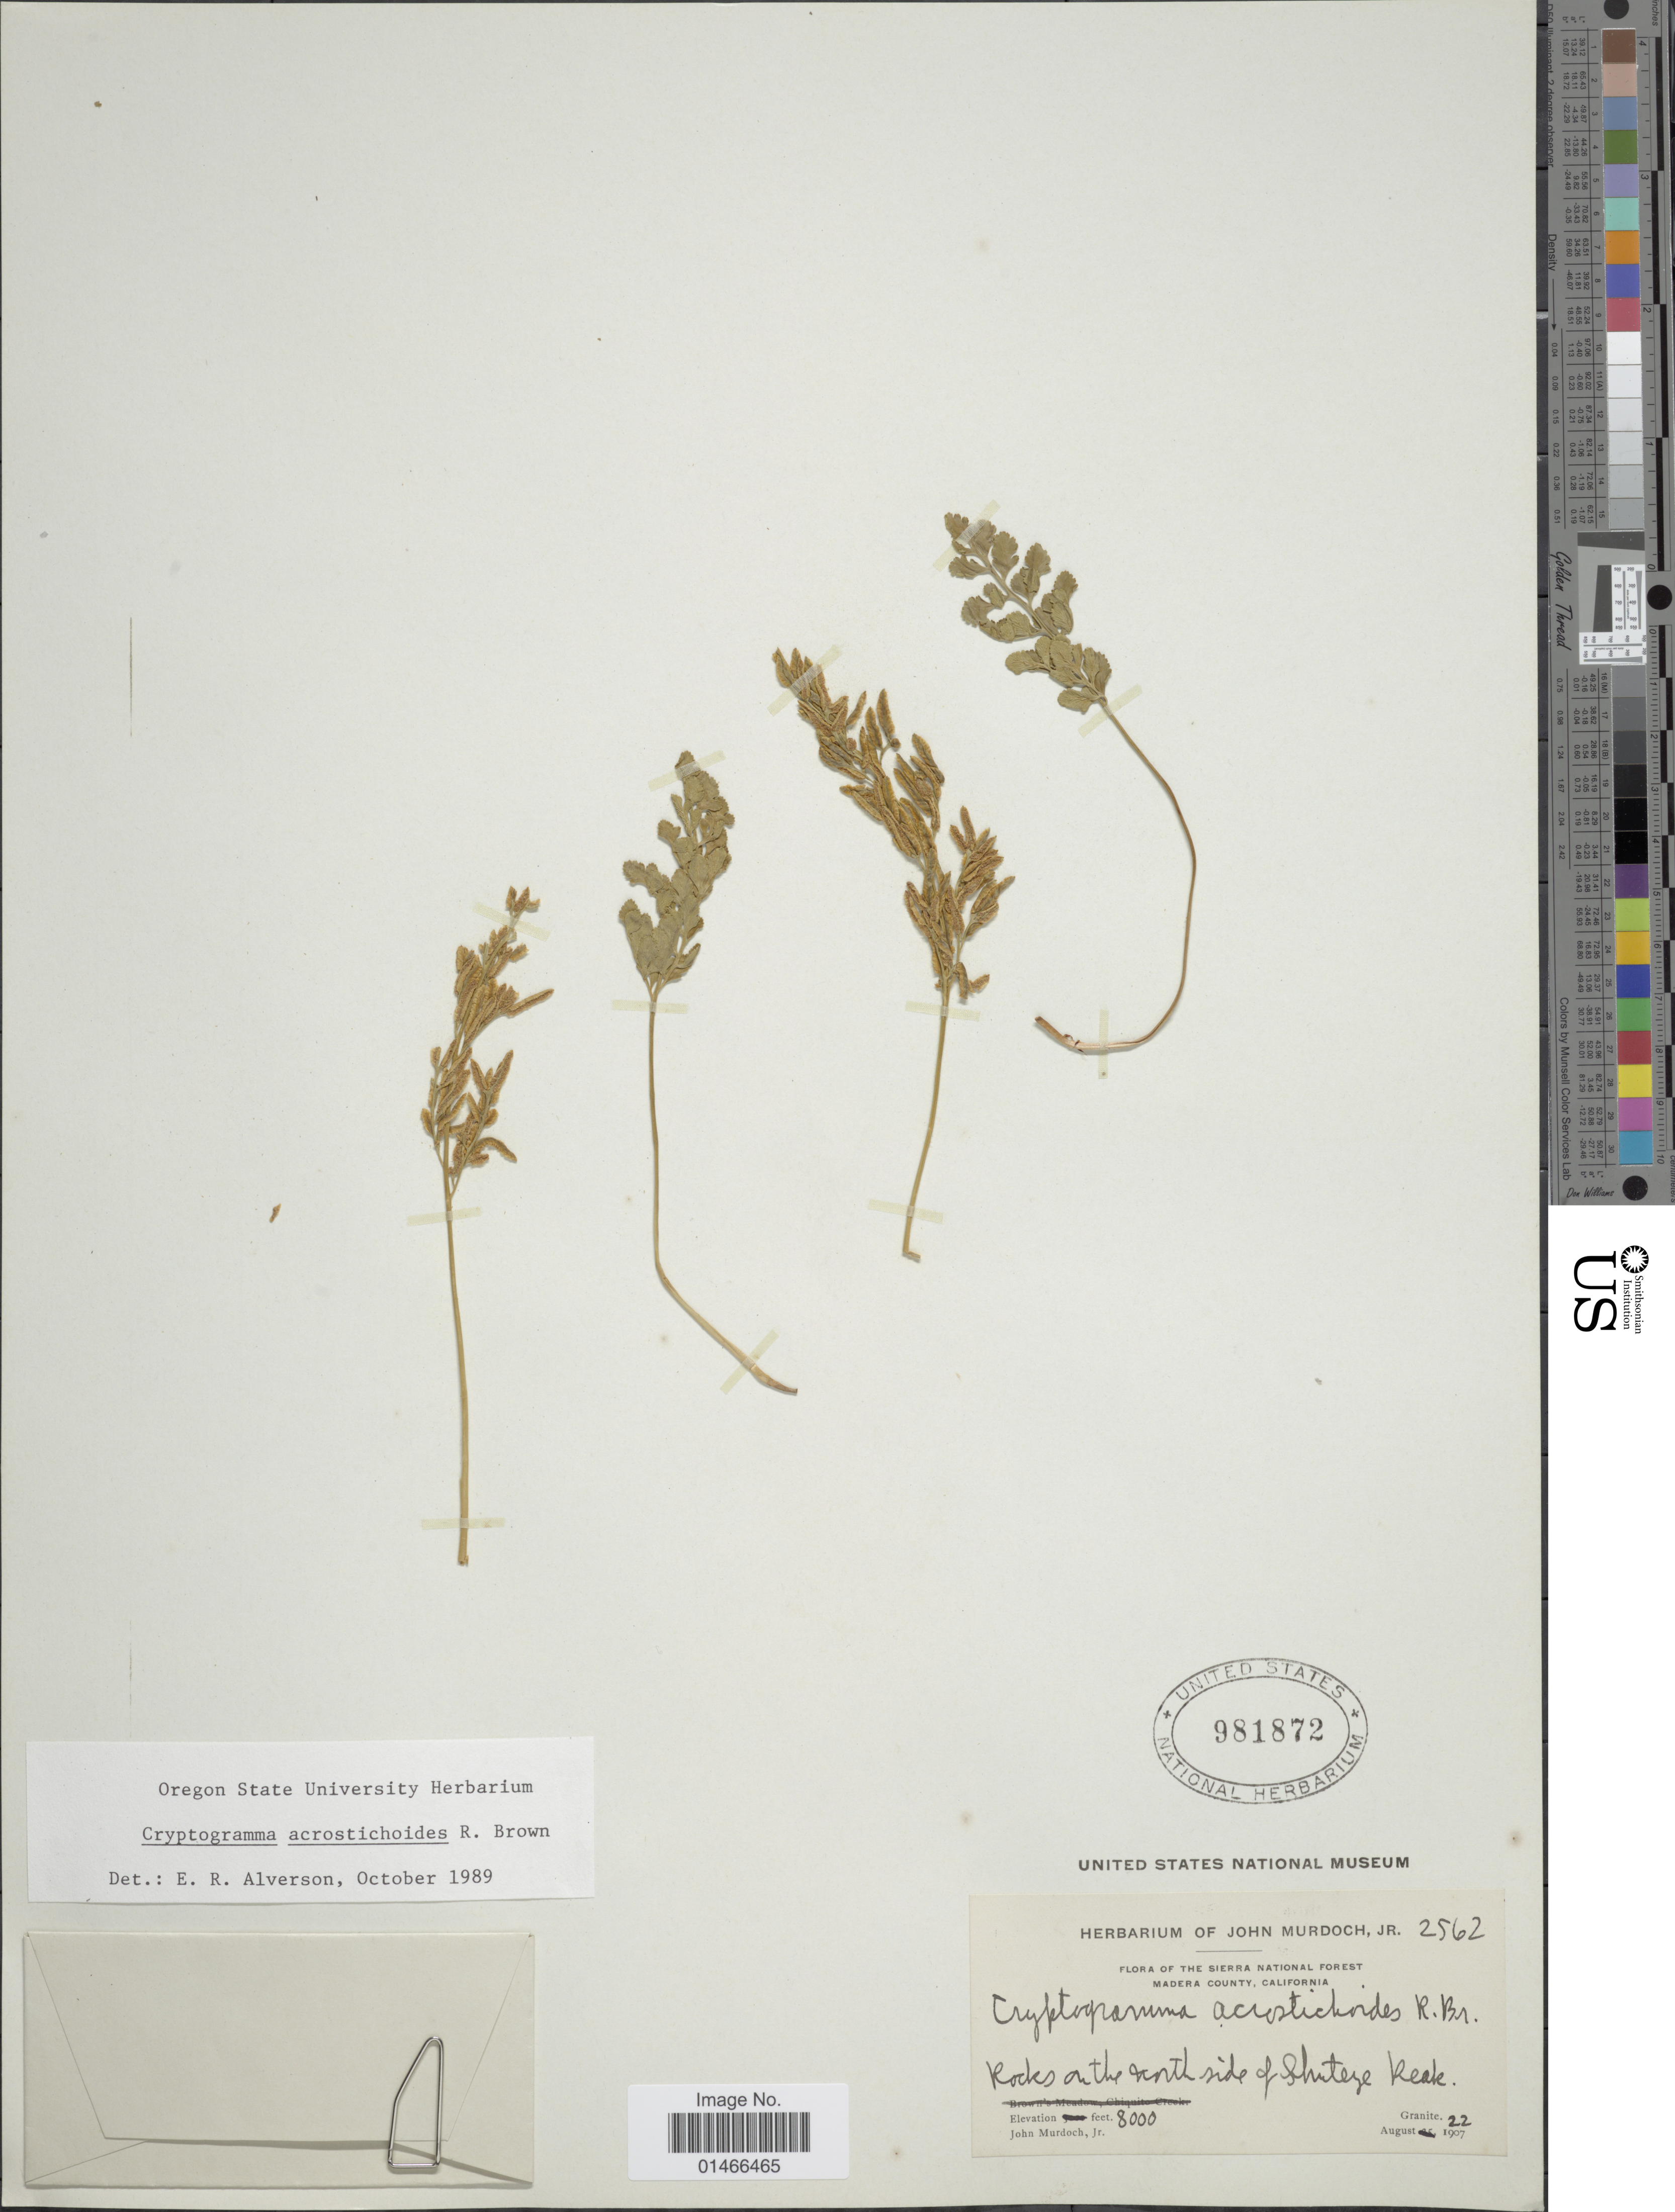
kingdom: Plantae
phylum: Tracheophyta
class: Polypodiopsida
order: Polypodiales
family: Pteridaceae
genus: Cryptogramma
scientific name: Cryptogramma acrostichoides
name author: R. Br.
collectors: J. Murdoch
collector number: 2562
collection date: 1907-08-22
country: United States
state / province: California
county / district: Madera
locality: The Sierra National Forest. Madera County. Rocks on the north side of Shuteye peak.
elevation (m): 2438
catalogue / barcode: US 981872